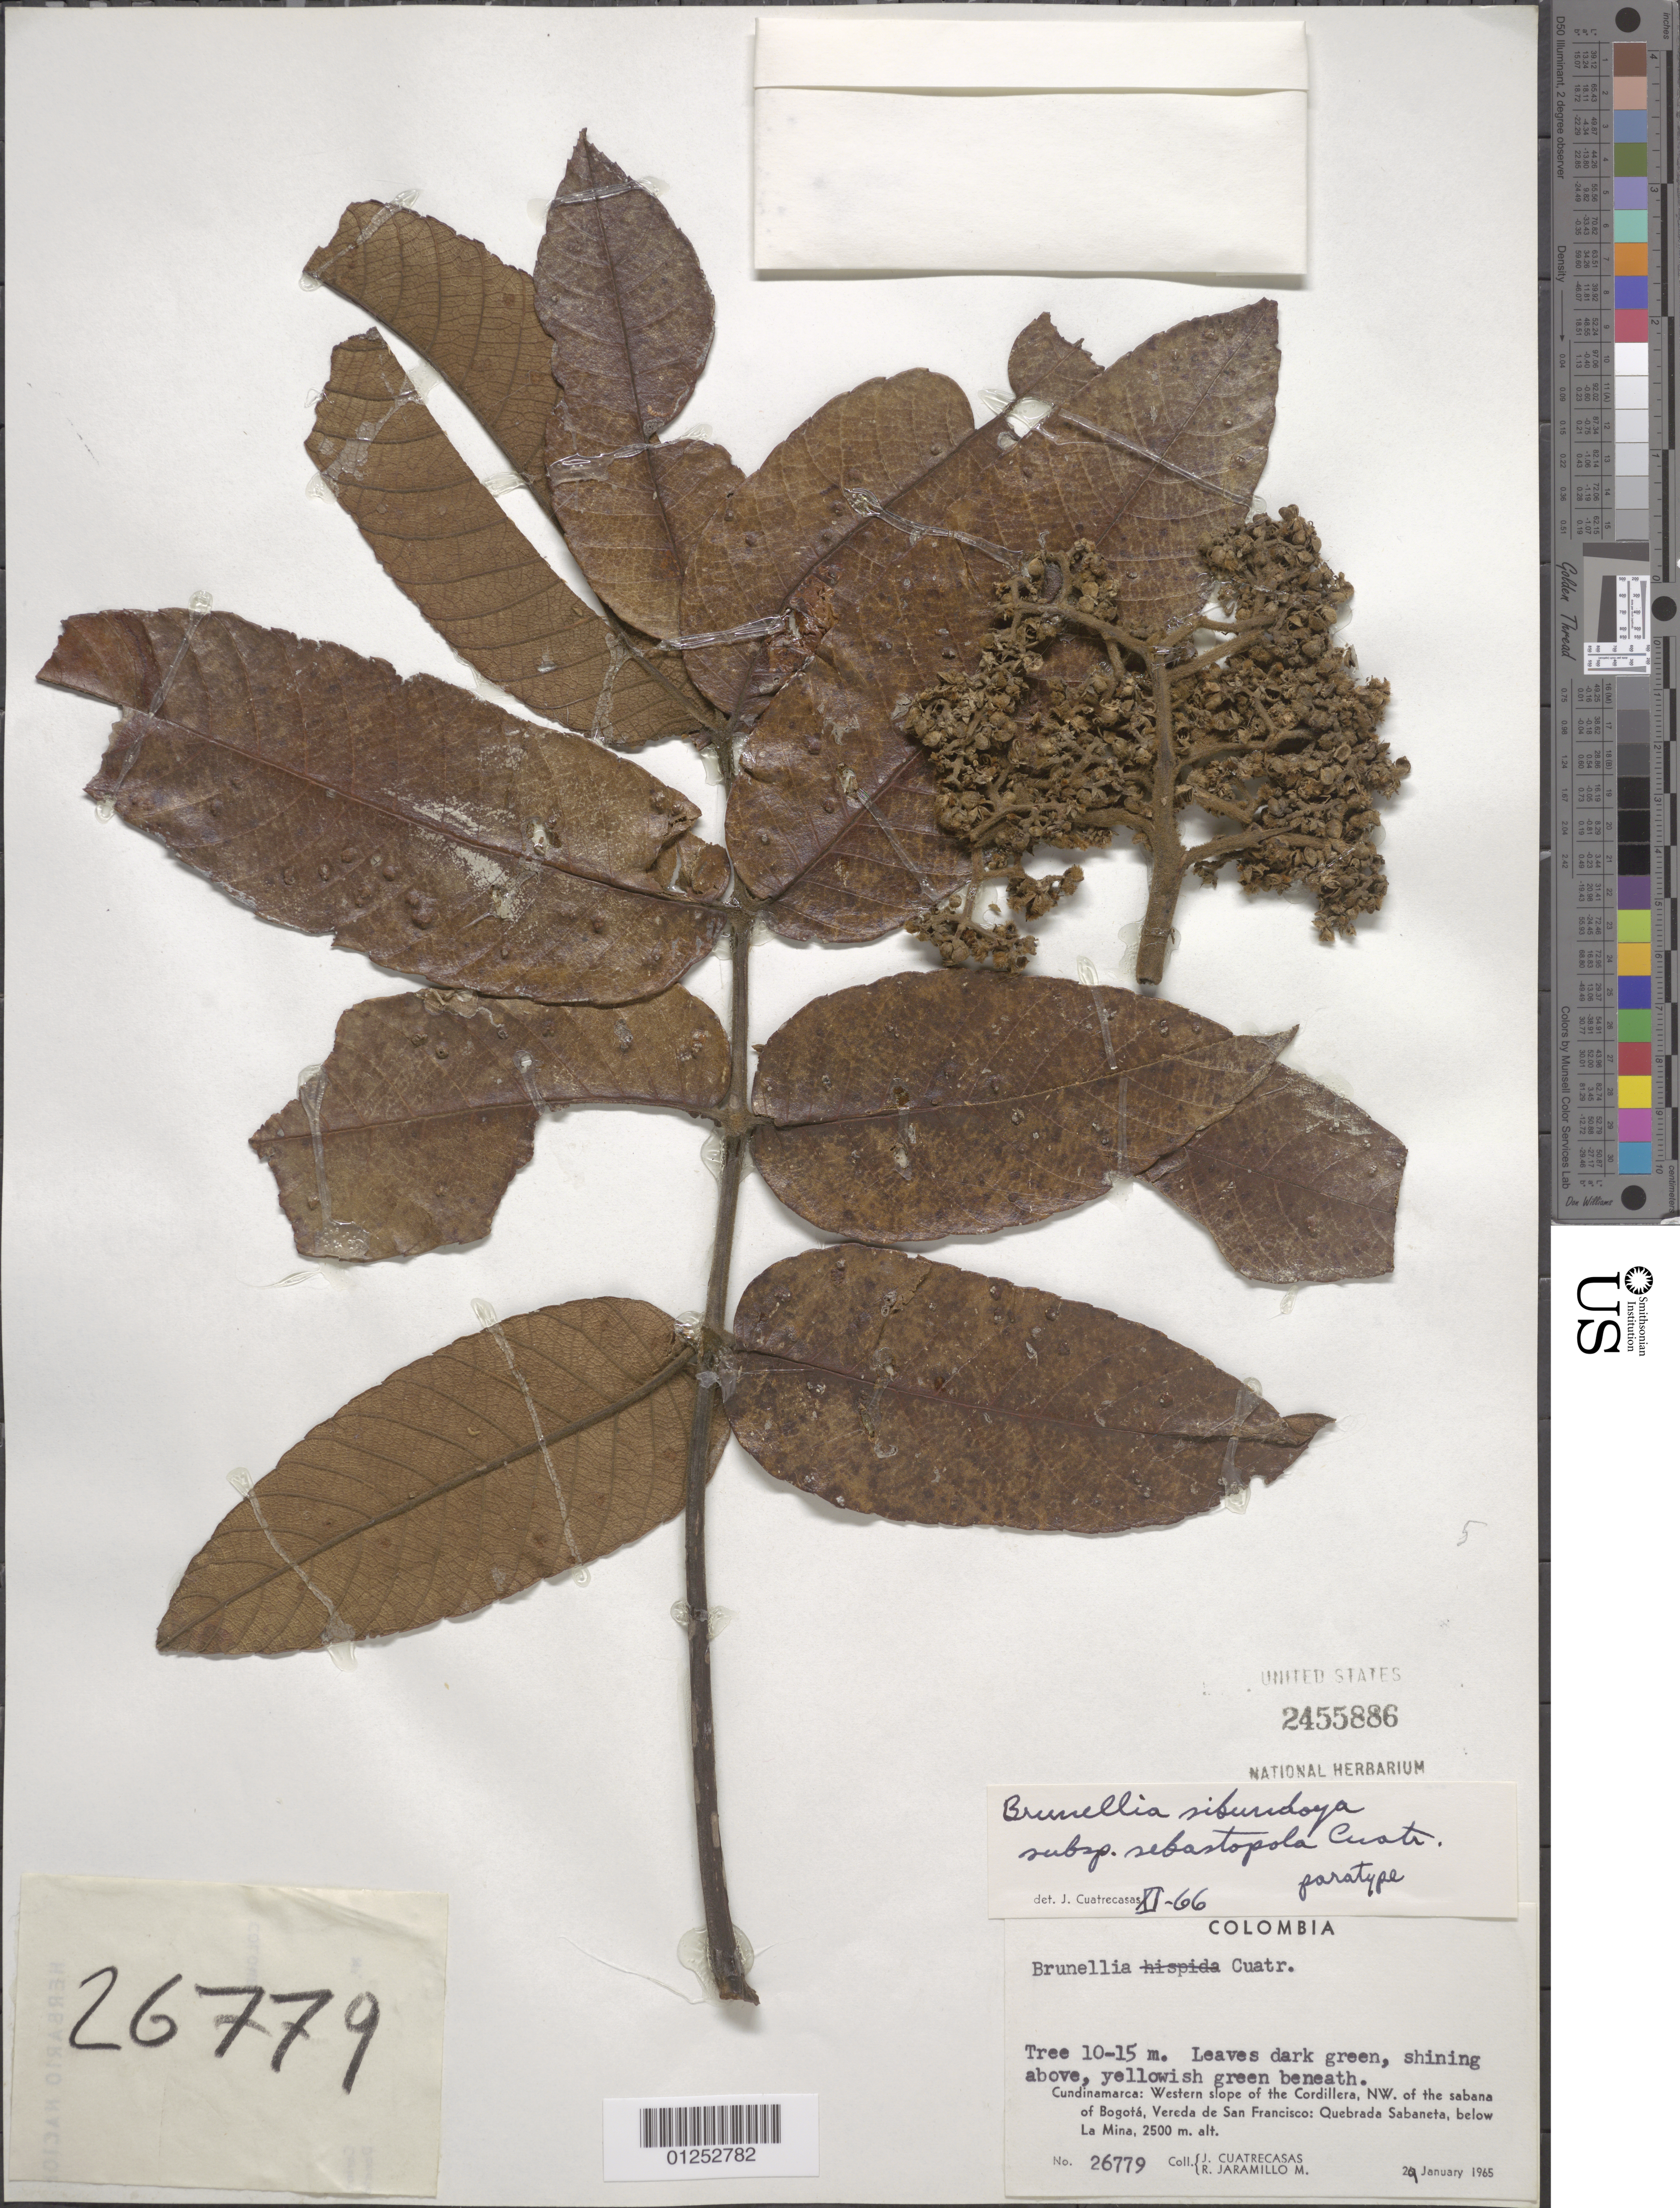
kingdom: Plantae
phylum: Tracheophyta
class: Magnoliopsida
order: Oxalidales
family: Brunelliaceae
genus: Brunellia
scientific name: Brunellia sibundoya subsp. sebastopola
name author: Cuatrec.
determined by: Cuatrecasas, J.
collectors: J. Cuatrecasas & R. Jaramillo M.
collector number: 26779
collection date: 1965-01-29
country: Colombia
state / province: Cundinamarca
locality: Western slopes of the Cordillera, NW. of the sabana of Bogota, Vereda de San Francisco: Quebrada Sabaneta, below La Mina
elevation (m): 2500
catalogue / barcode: US 2455886